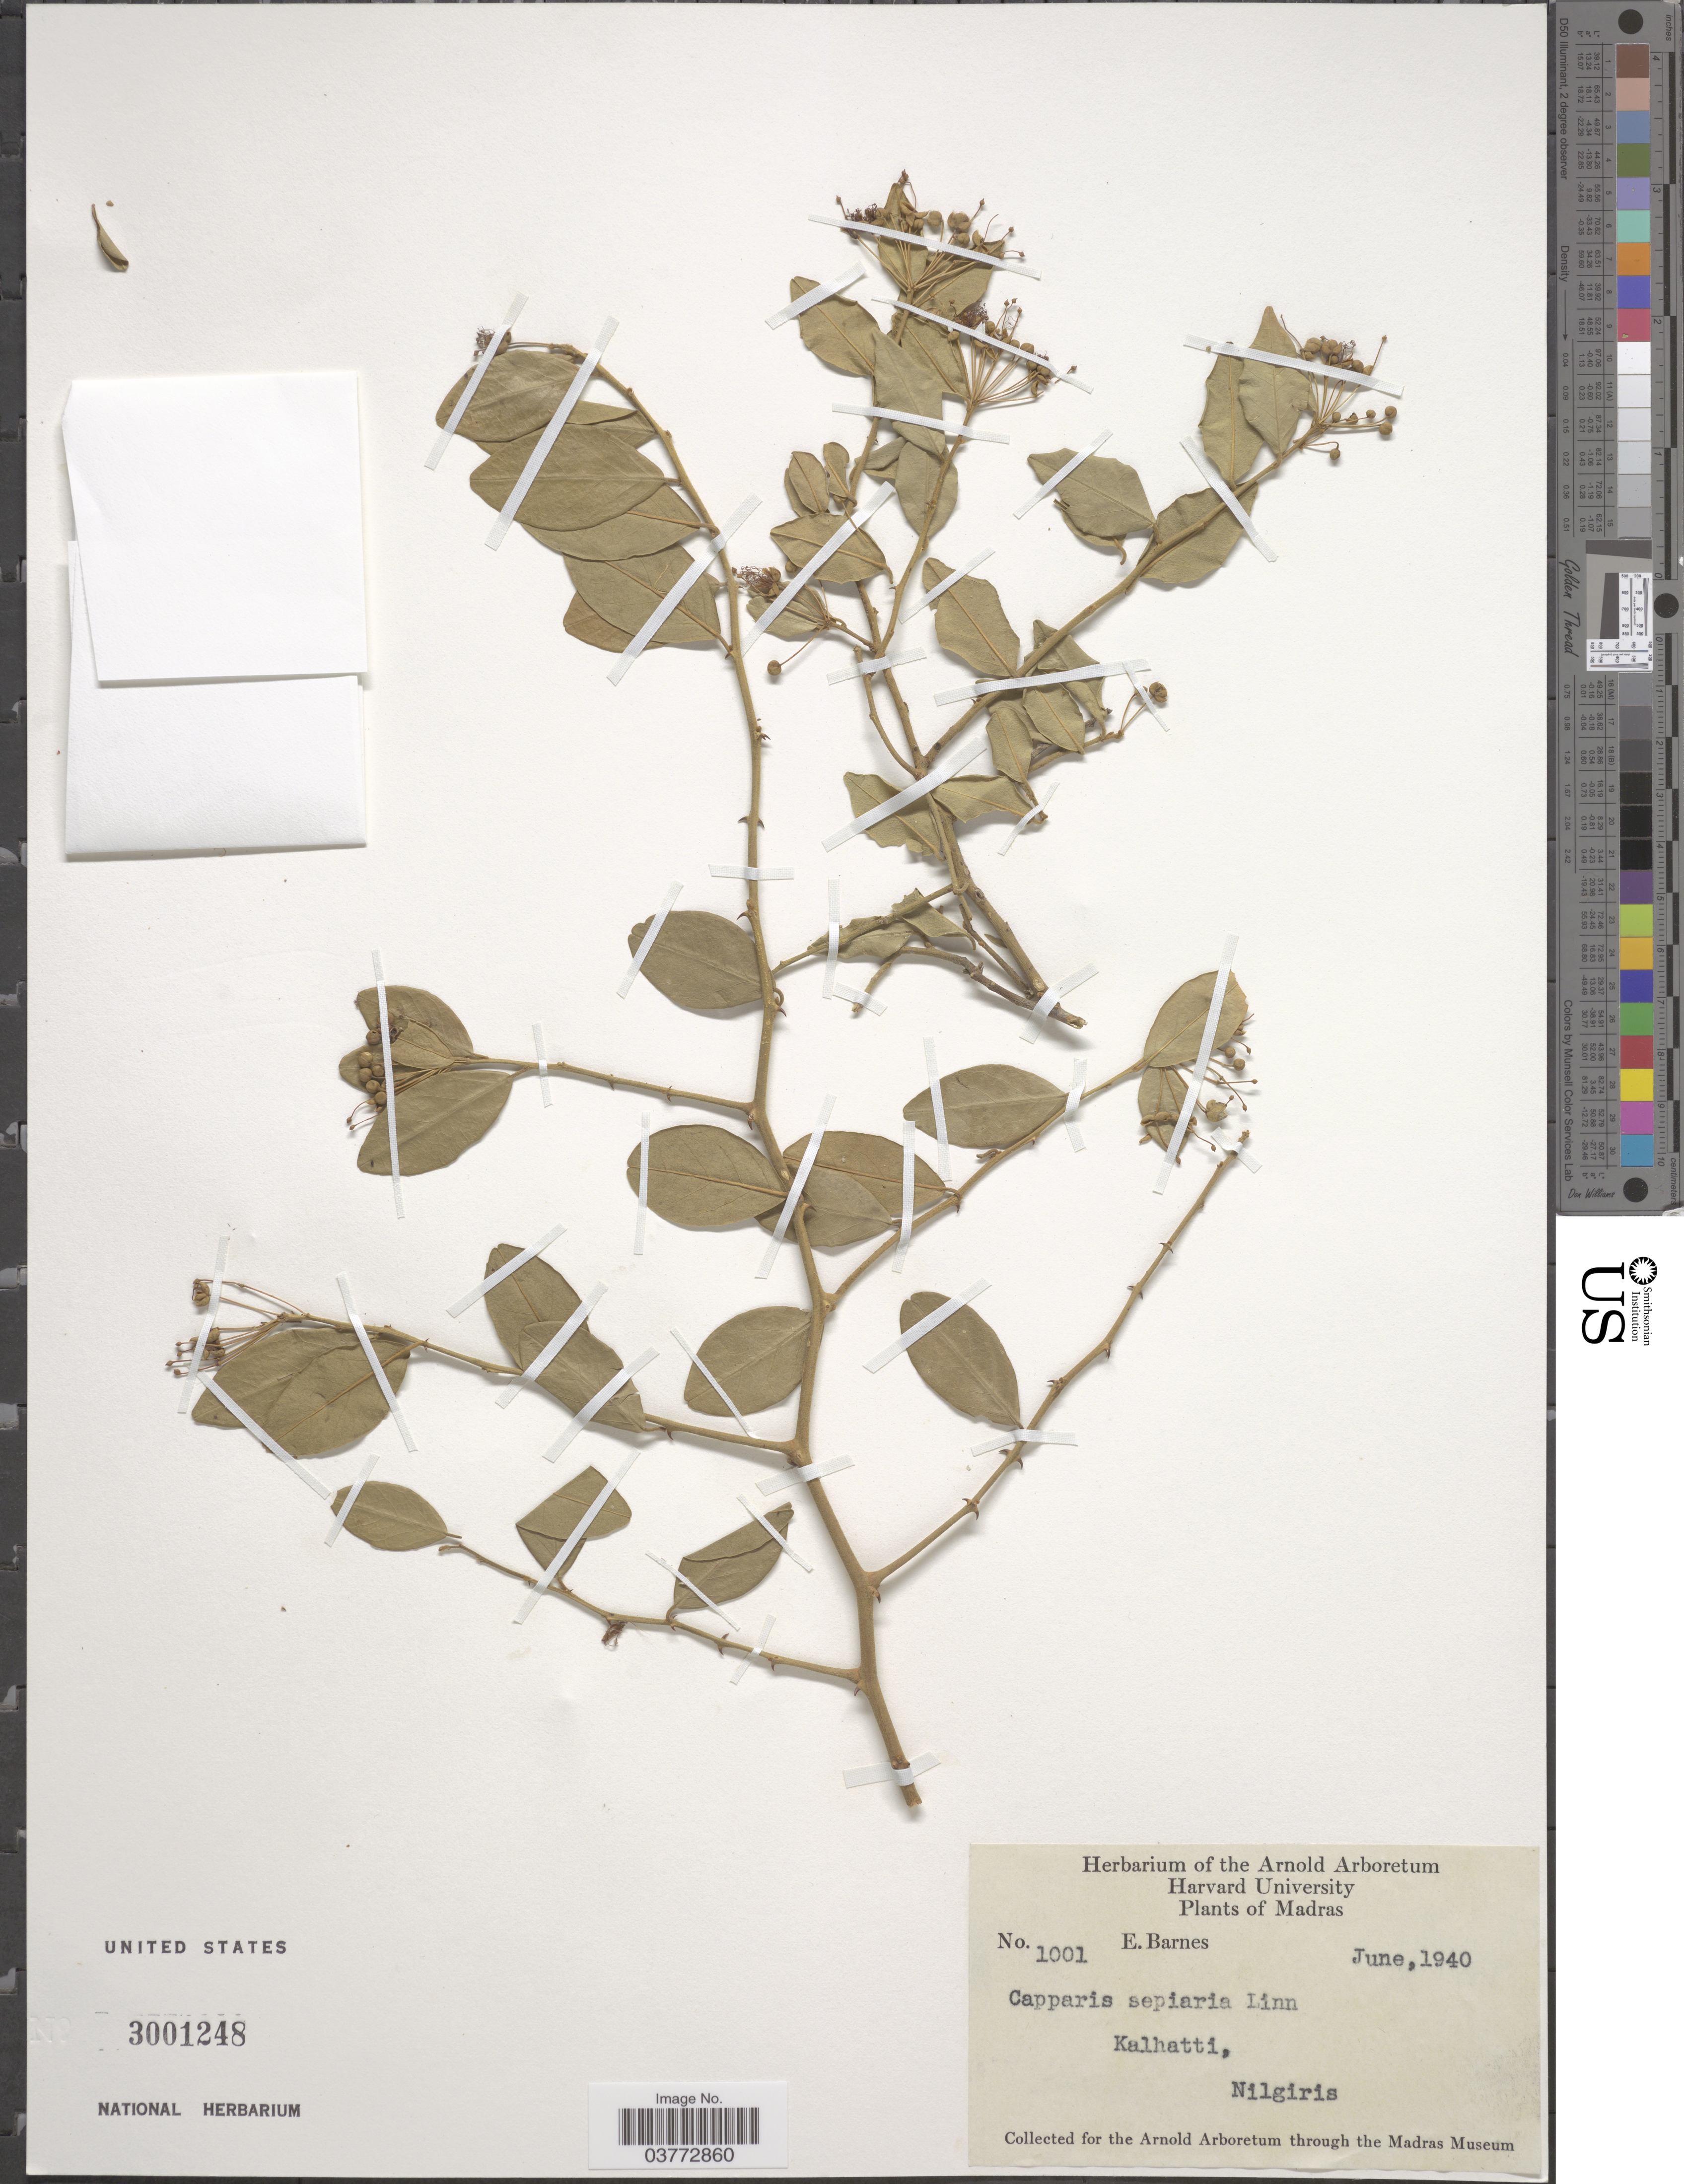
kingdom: Plantae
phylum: Tracheophyta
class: Magnoliopsida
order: Brassicales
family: Capparaceae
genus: Capparis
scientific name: Capparis sepiaria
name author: L.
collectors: E. Barnes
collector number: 1001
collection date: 1940-06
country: India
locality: Madras. Kalhatti, Nilgiris.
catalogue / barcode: US 3001248